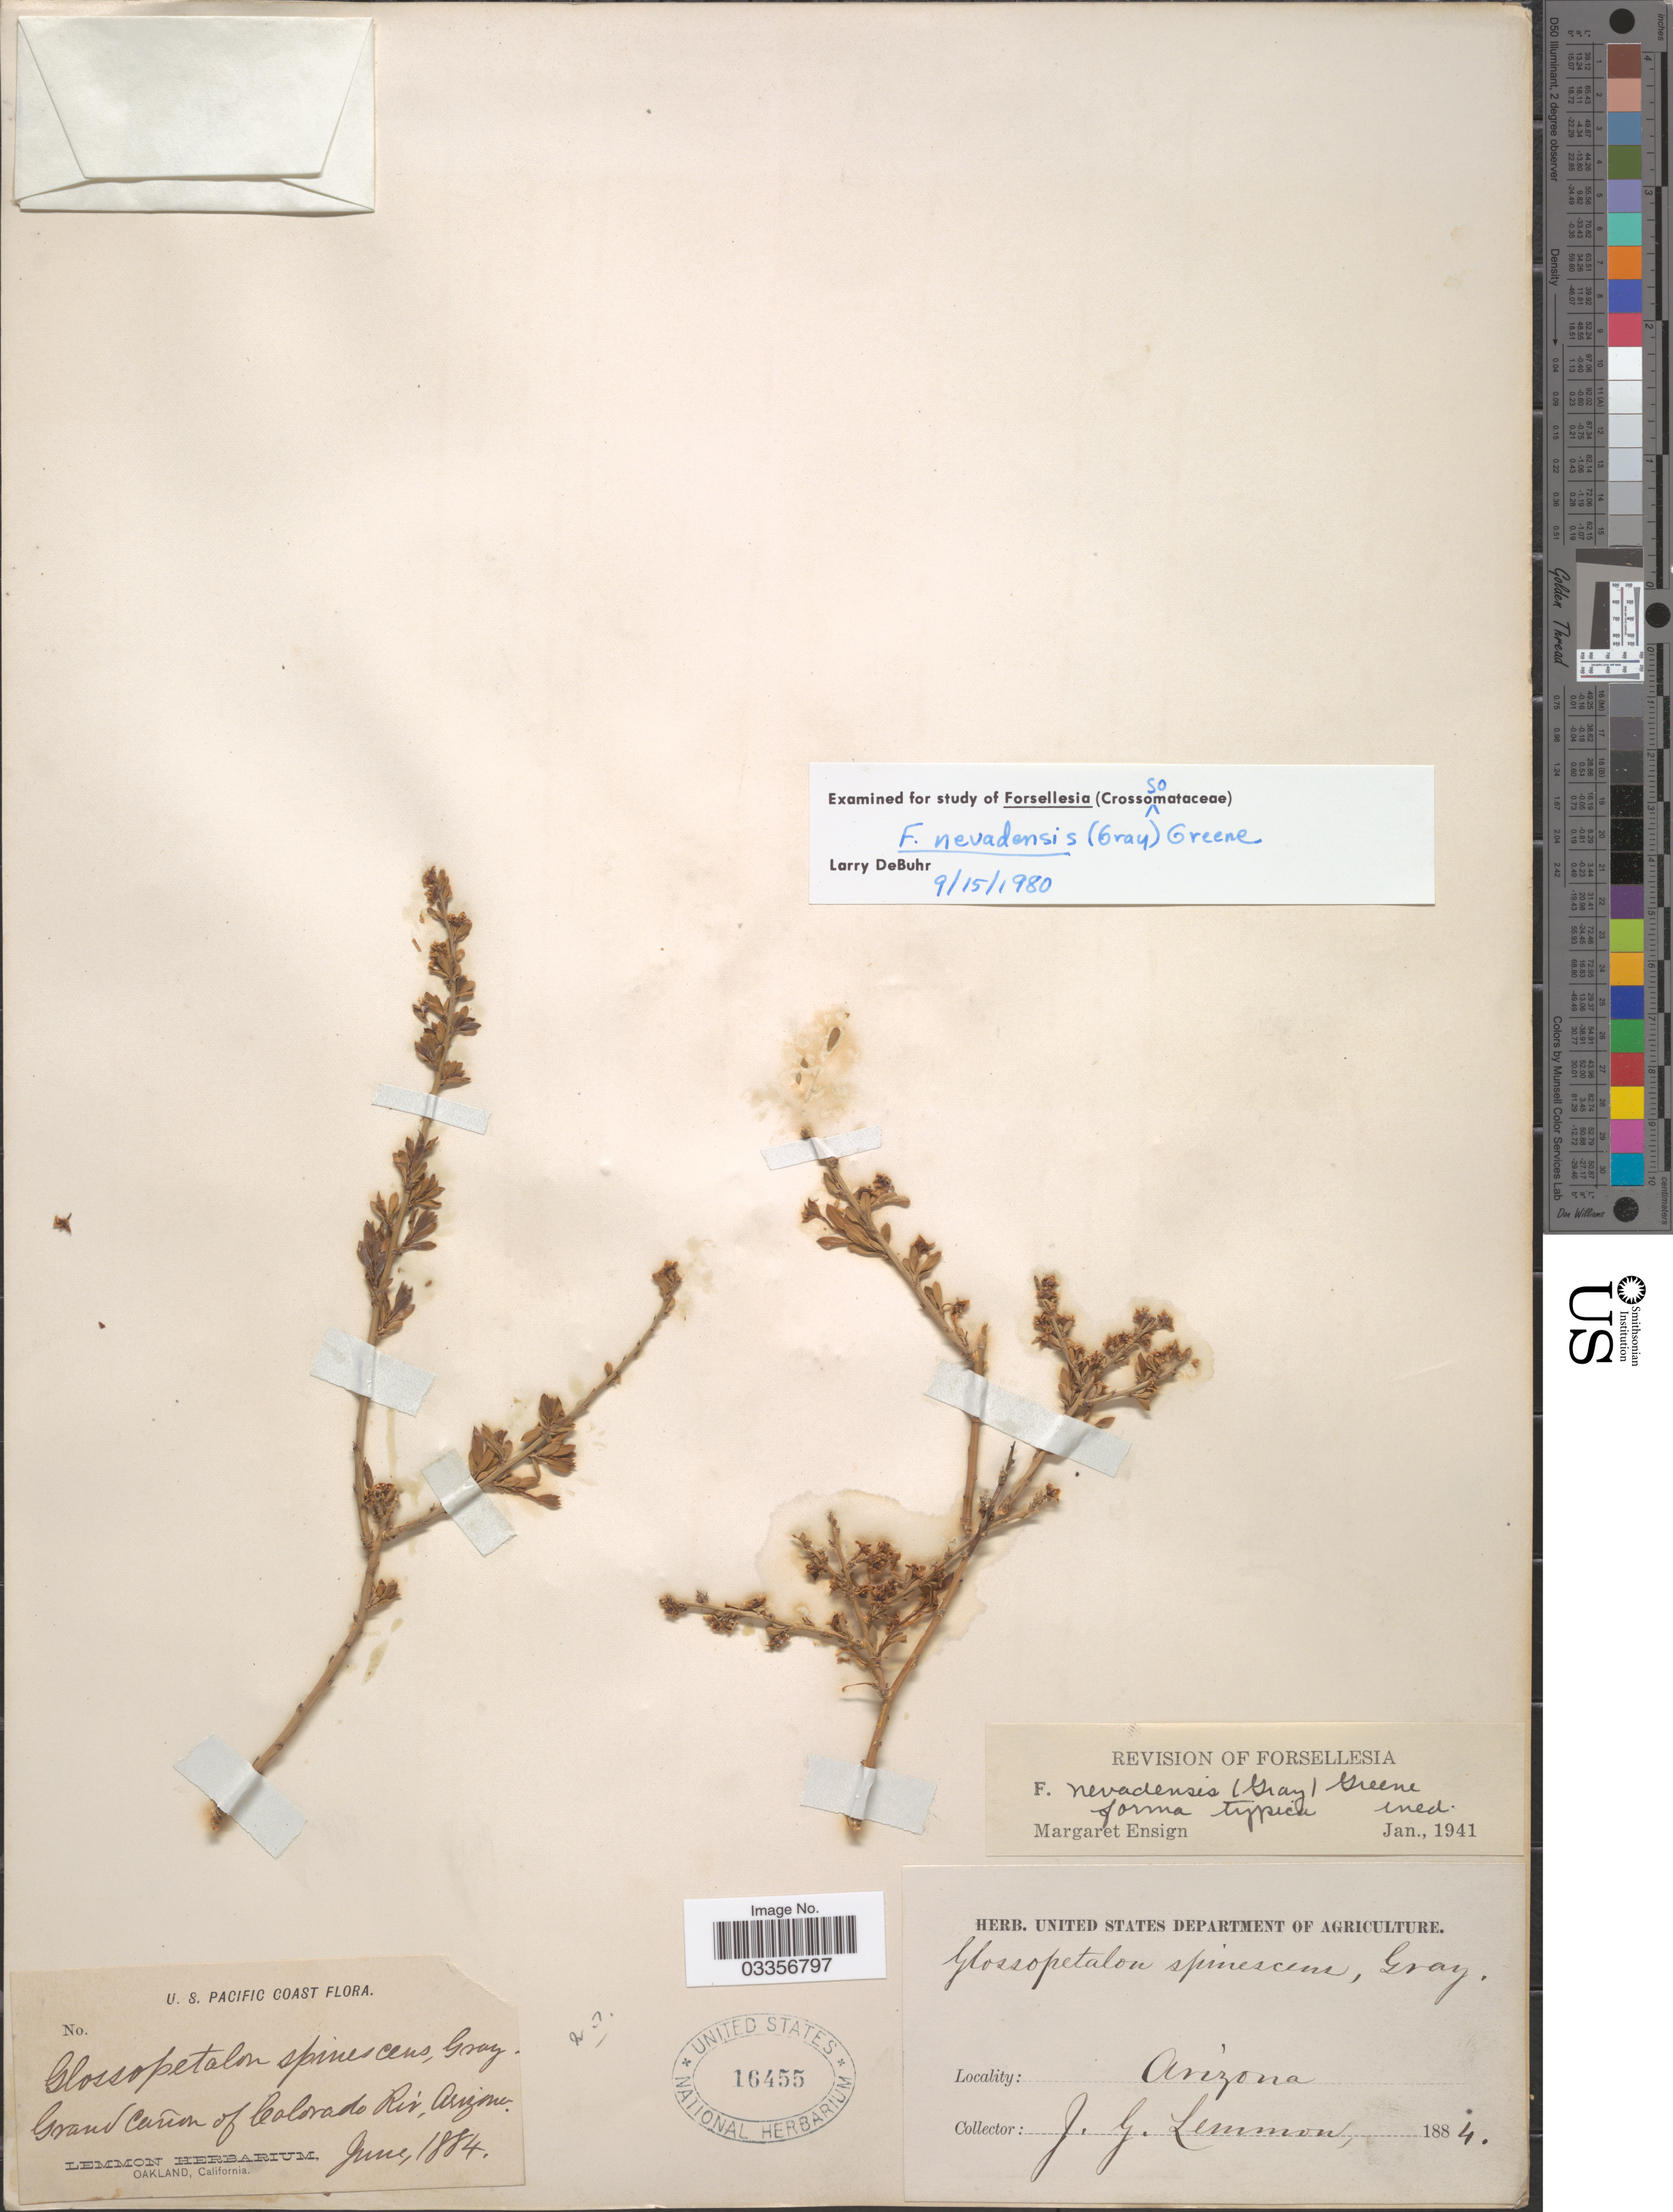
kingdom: Plantae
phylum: Tracheophyta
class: Magnoliopsida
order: Crossosomatales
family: Crossosomataceae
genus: Glossopetalon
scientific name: Glossopetalon spinescens var. aridum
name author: M.E. Jones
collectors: J. Lemmon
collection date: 1884-06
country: United States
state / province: Arizona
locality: U.S. Pacific Coast, Grand Cañon of Colorado Riv.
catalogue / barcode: US 16455